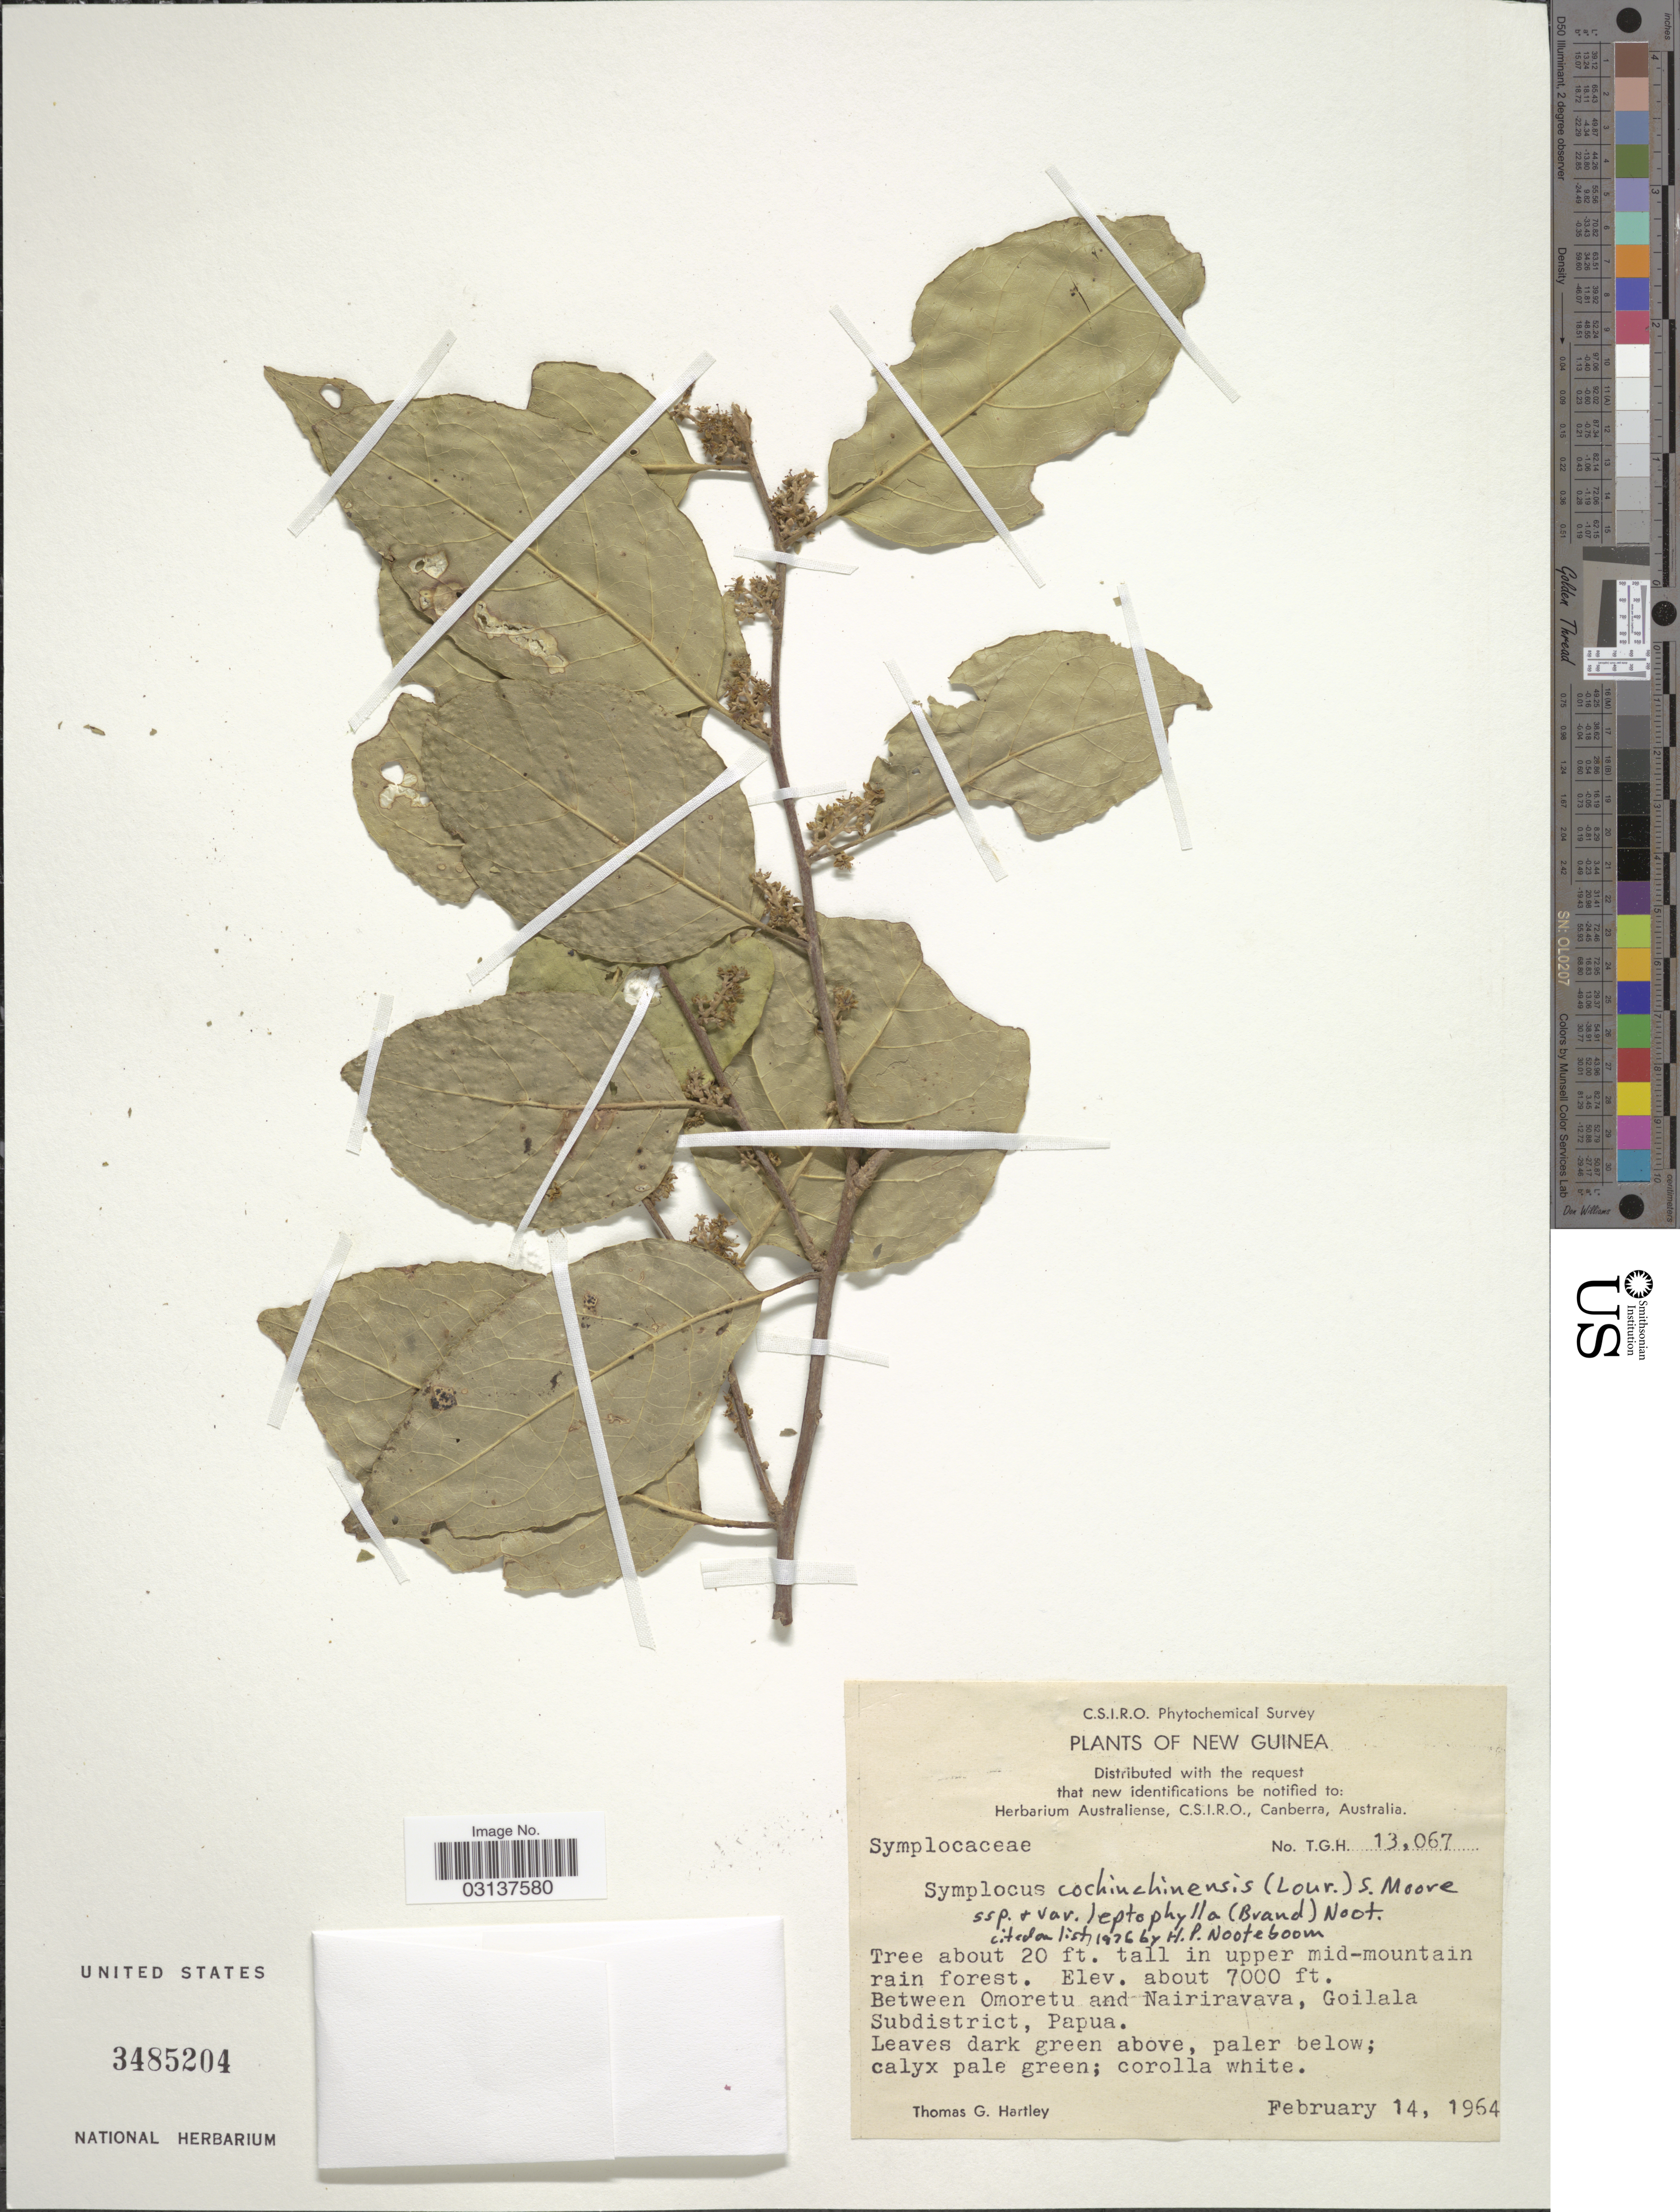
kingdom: Plantae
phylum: Tracheophyta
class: Magnoliopsida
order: Ericales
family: Symplocaceae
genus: Symplocos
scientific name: Symplocos cochinchinensis var. leptophylla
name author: (Brand) Noot.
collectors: T. Hartley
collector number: TGH13067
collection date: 1964-02-14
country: Papua New Guinea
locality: New Guinea, Between Omoretu and Nairiravava, Goilala Subdistrict, Papua.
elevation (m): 2134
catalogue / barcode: US 3485204